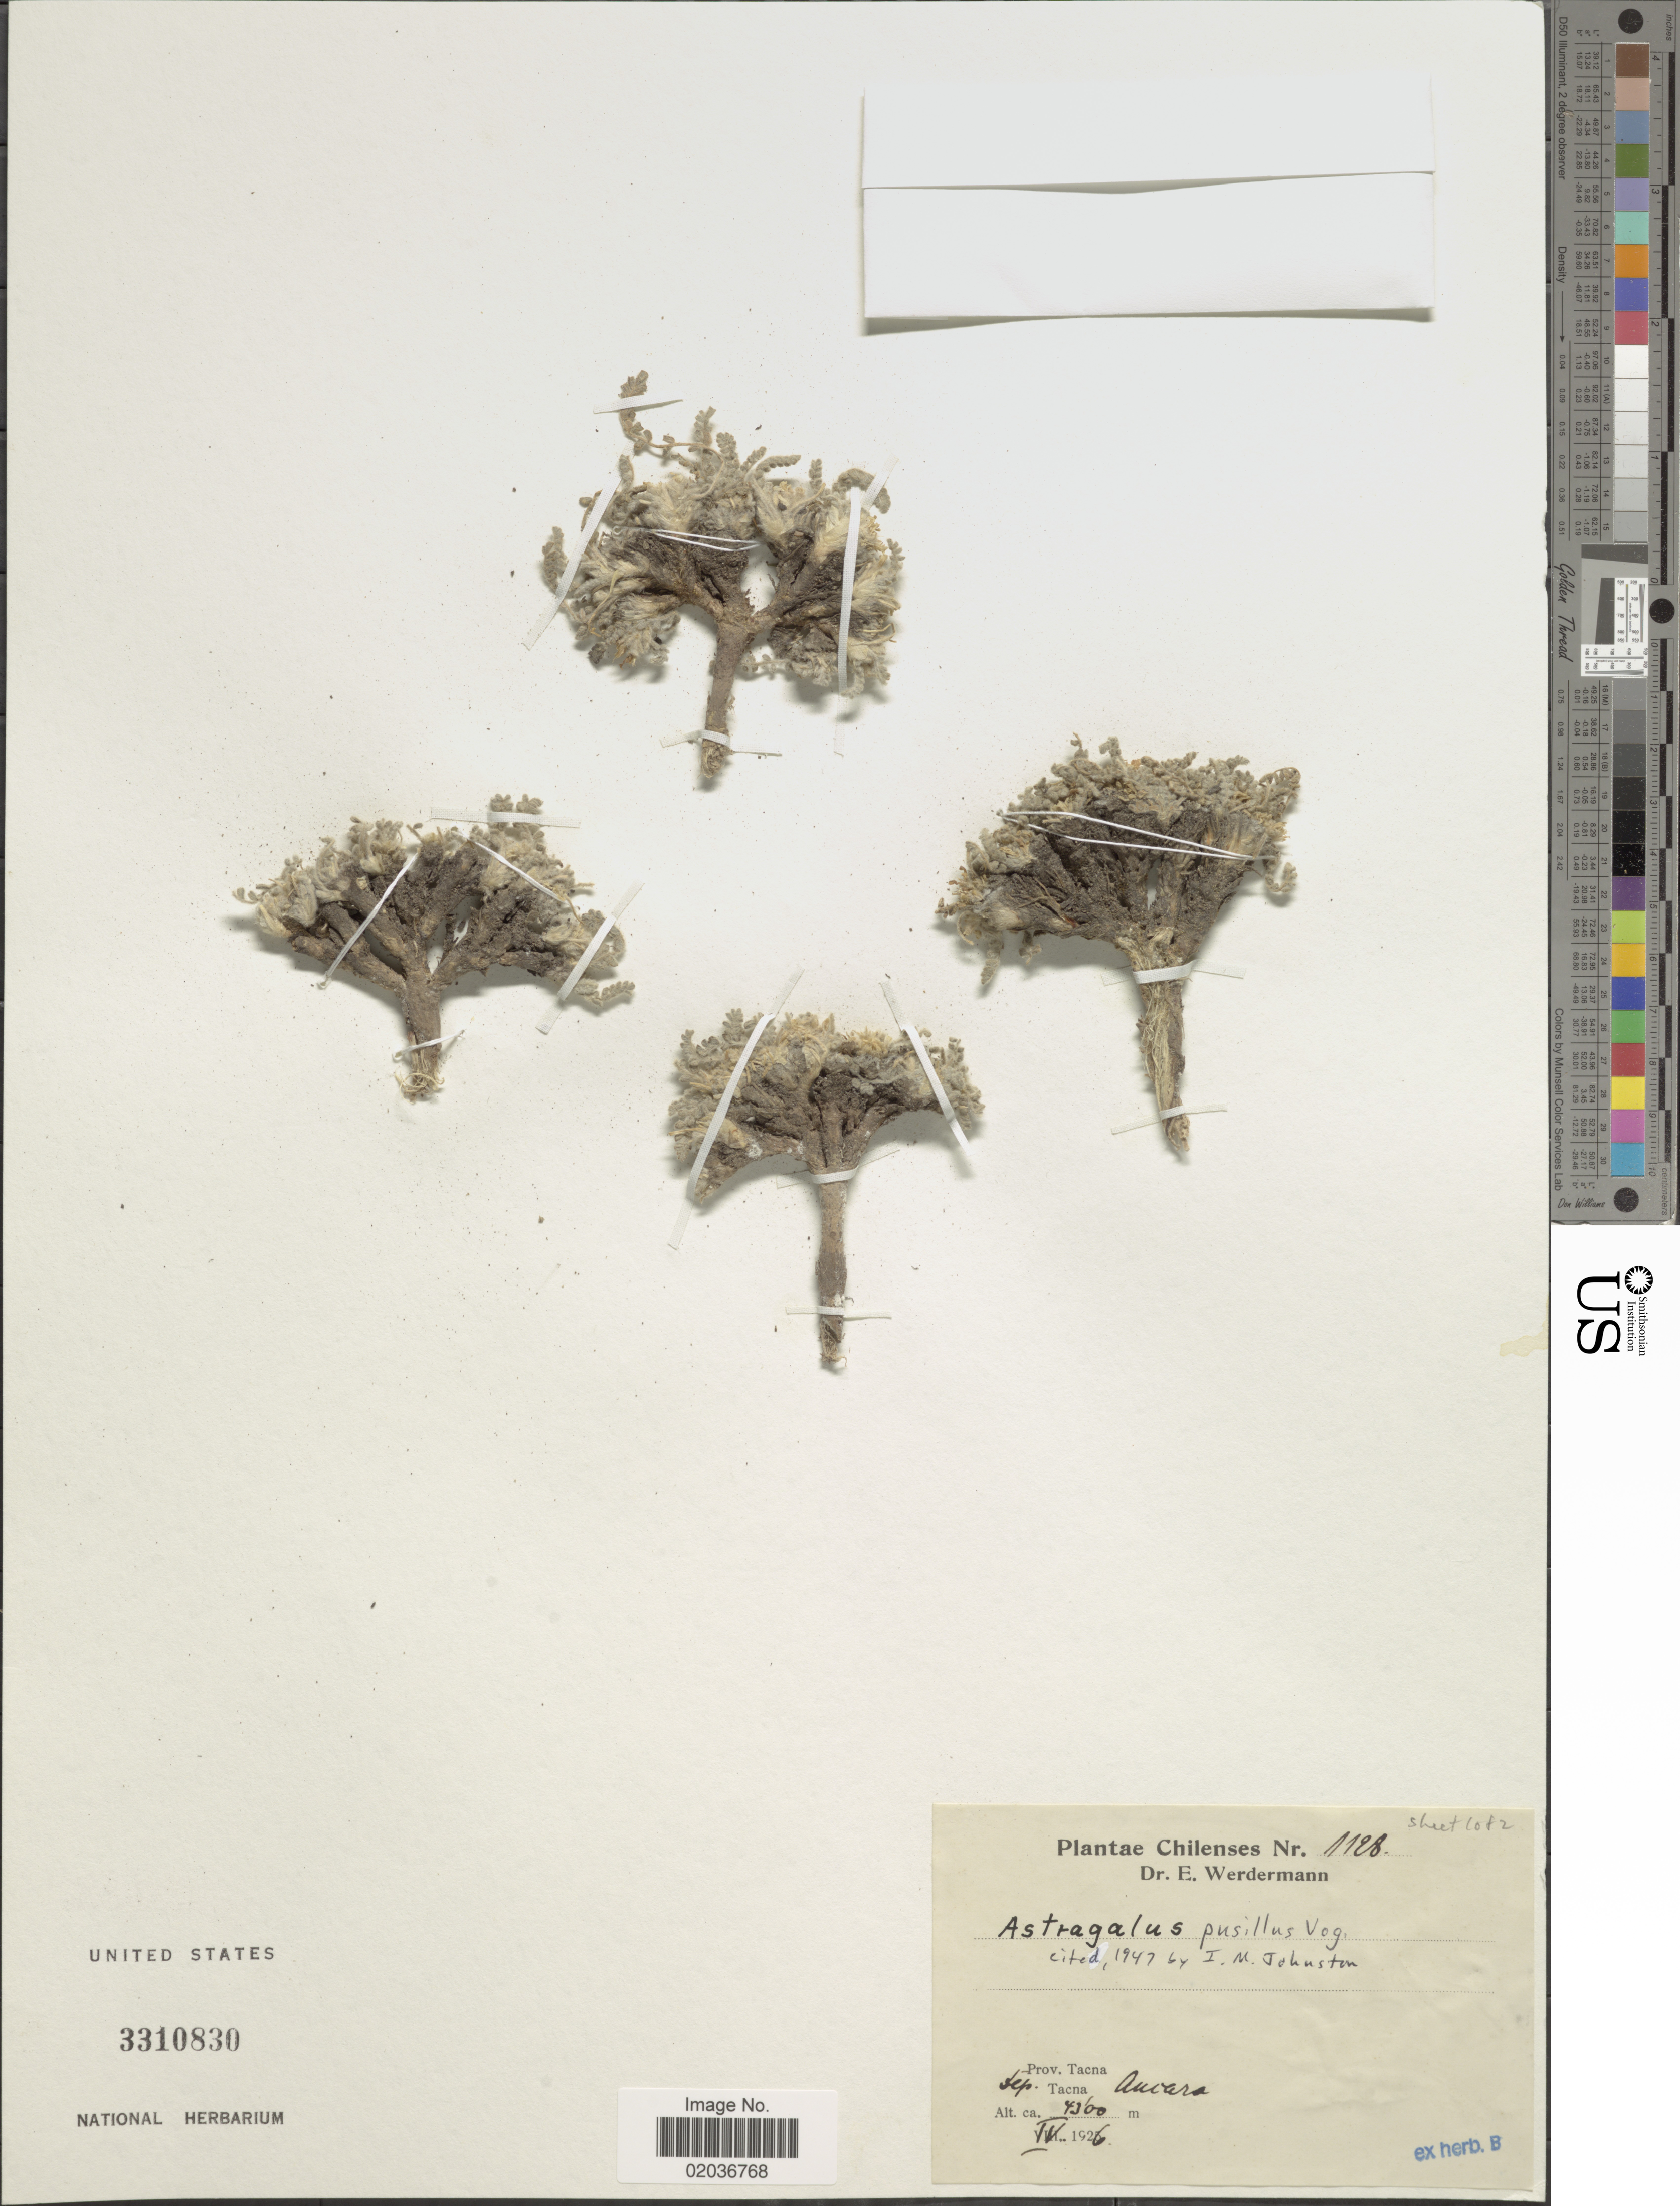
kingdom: Plantae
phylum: Tracheophyta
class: Magnoliopsida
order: Fabales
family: Fabaceae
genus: Astragalus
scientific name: Astragalus pusillus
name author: Vogel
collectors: E. Werdermann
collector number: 1128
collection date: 1926-04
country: Chile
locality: Ancara, Dep. Tacna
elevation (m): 4360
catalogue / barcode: US 3310830